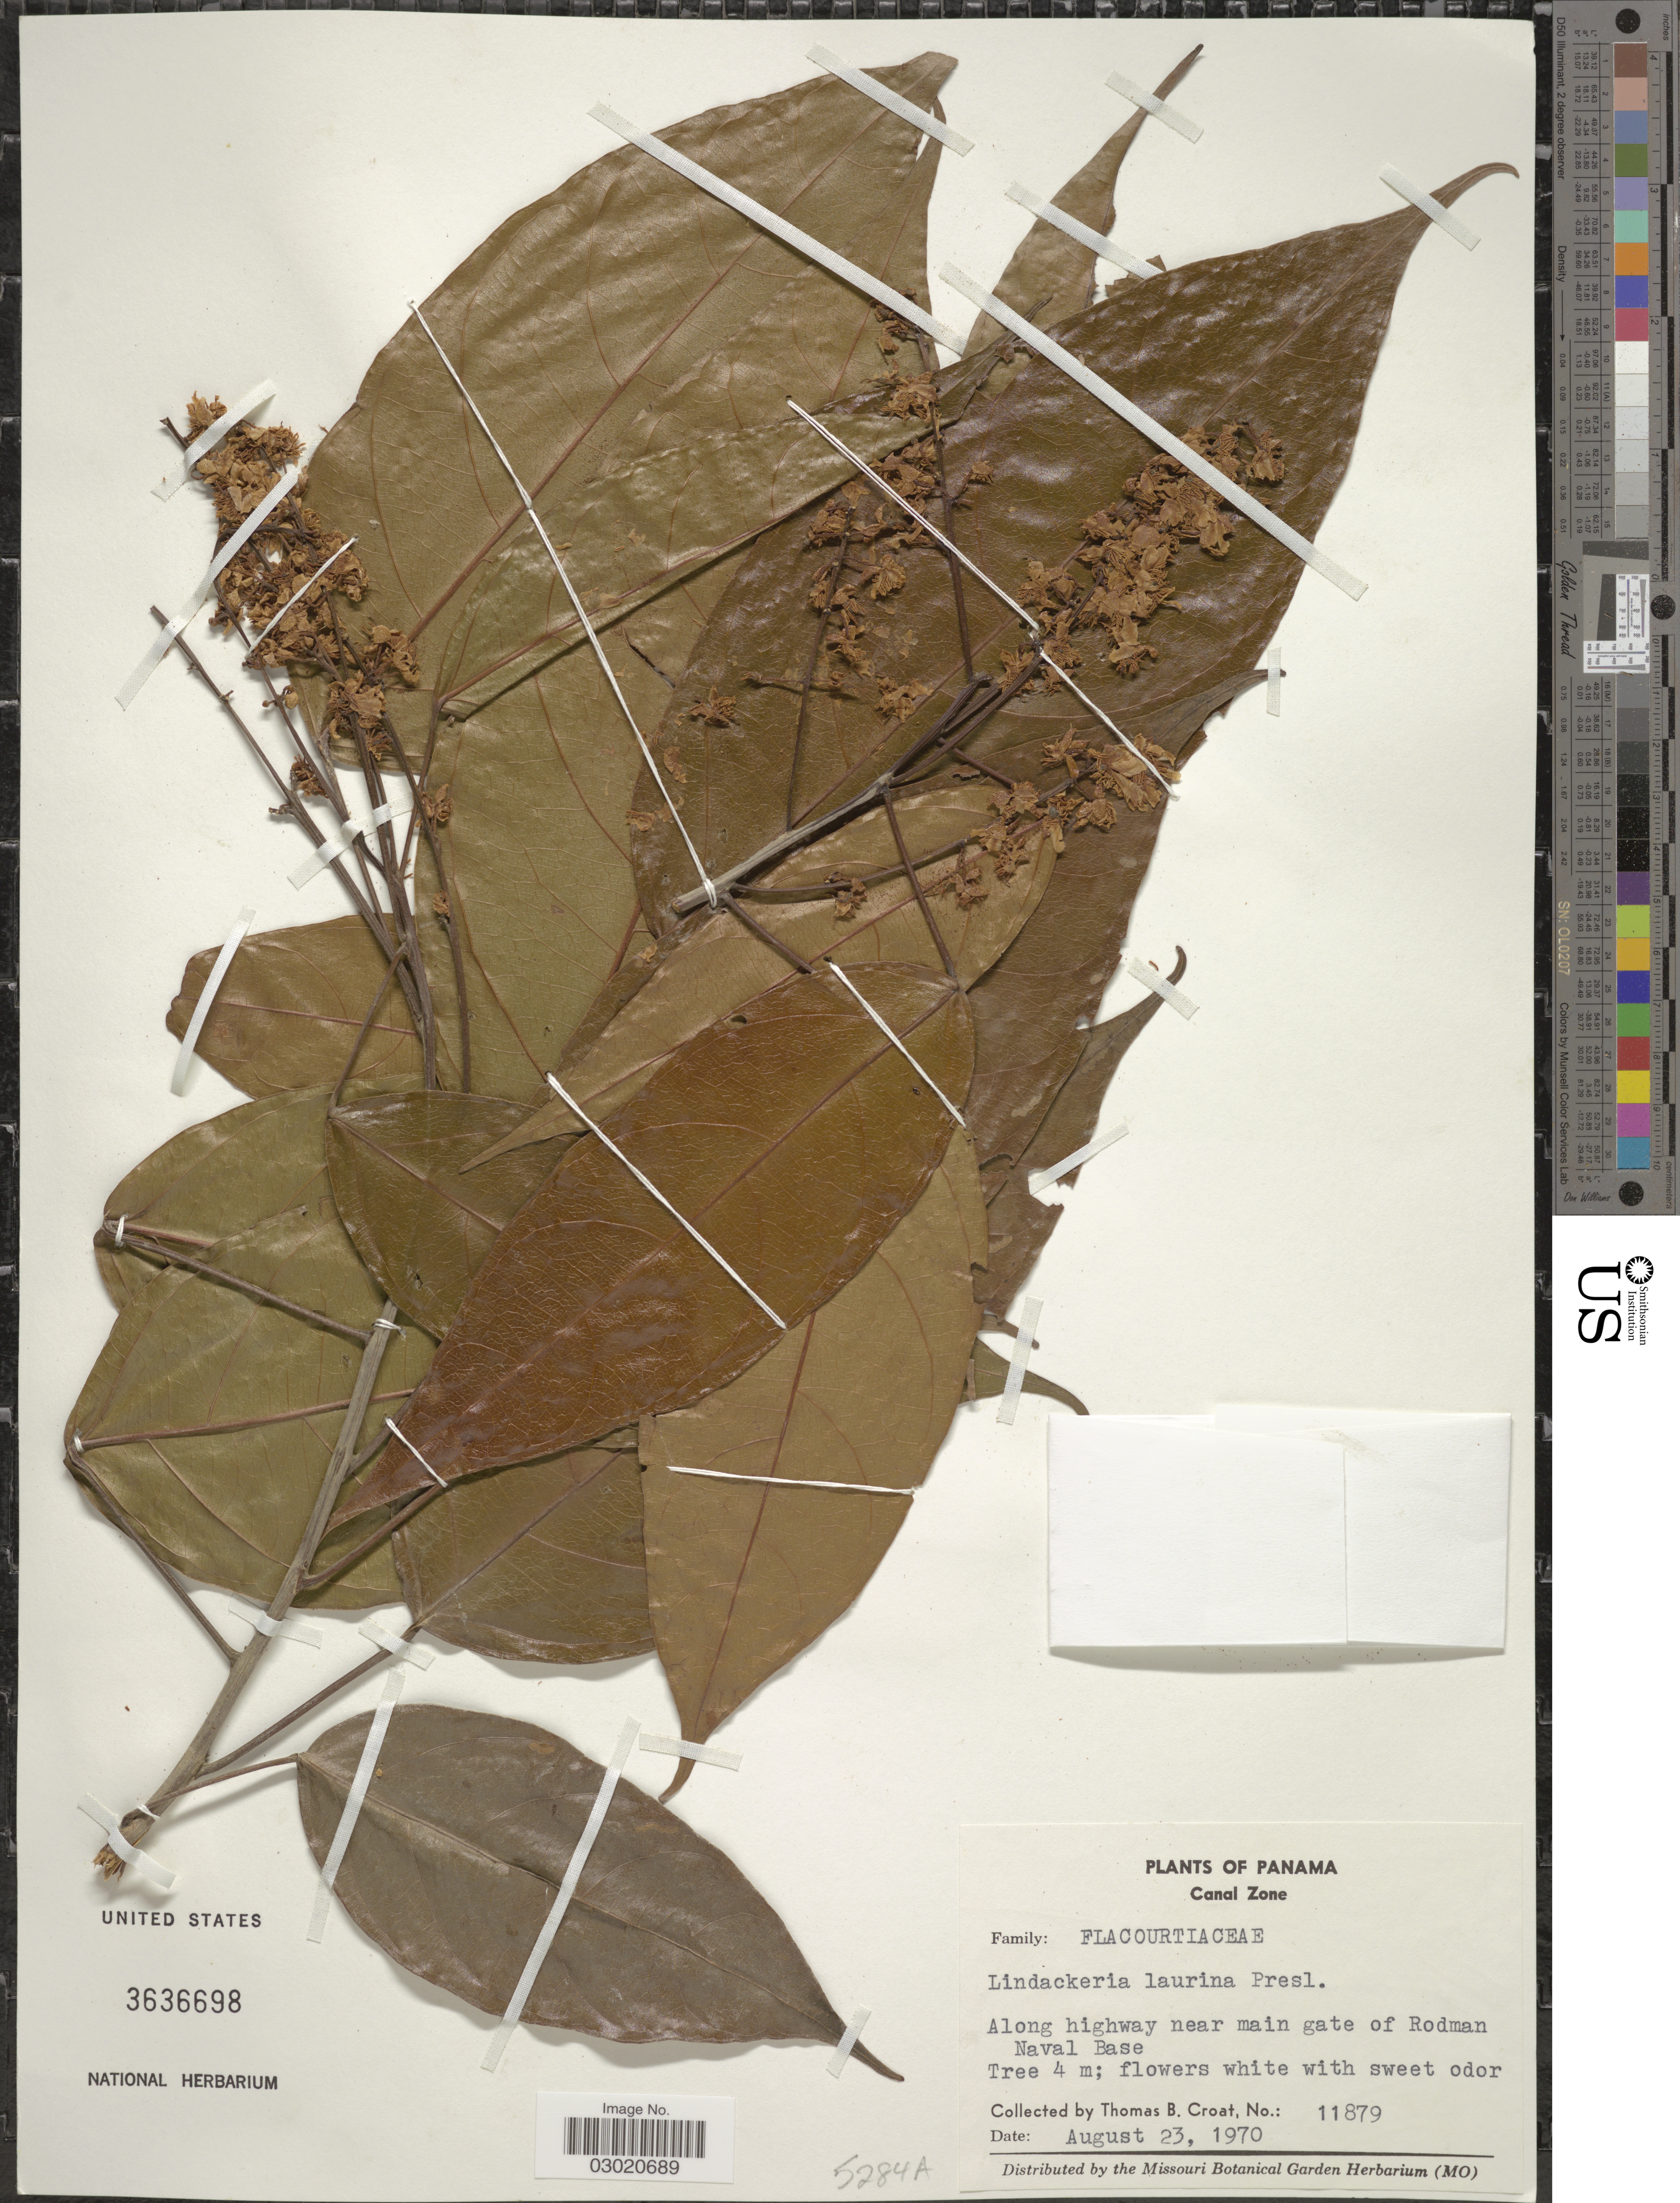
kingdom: Plantae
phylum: Tracheophyta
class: Magnoliopsida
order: Malpighiales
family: Achariaceae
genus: Lindackeria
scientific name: Lindackeria laurina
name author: C. Presl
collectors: T. B. Croat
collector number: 11879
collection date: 1970-08-23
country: Panama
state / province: Colón / Panamá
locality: Along highway near main gate of Rodman Naval Base.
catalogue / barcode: US 3636698